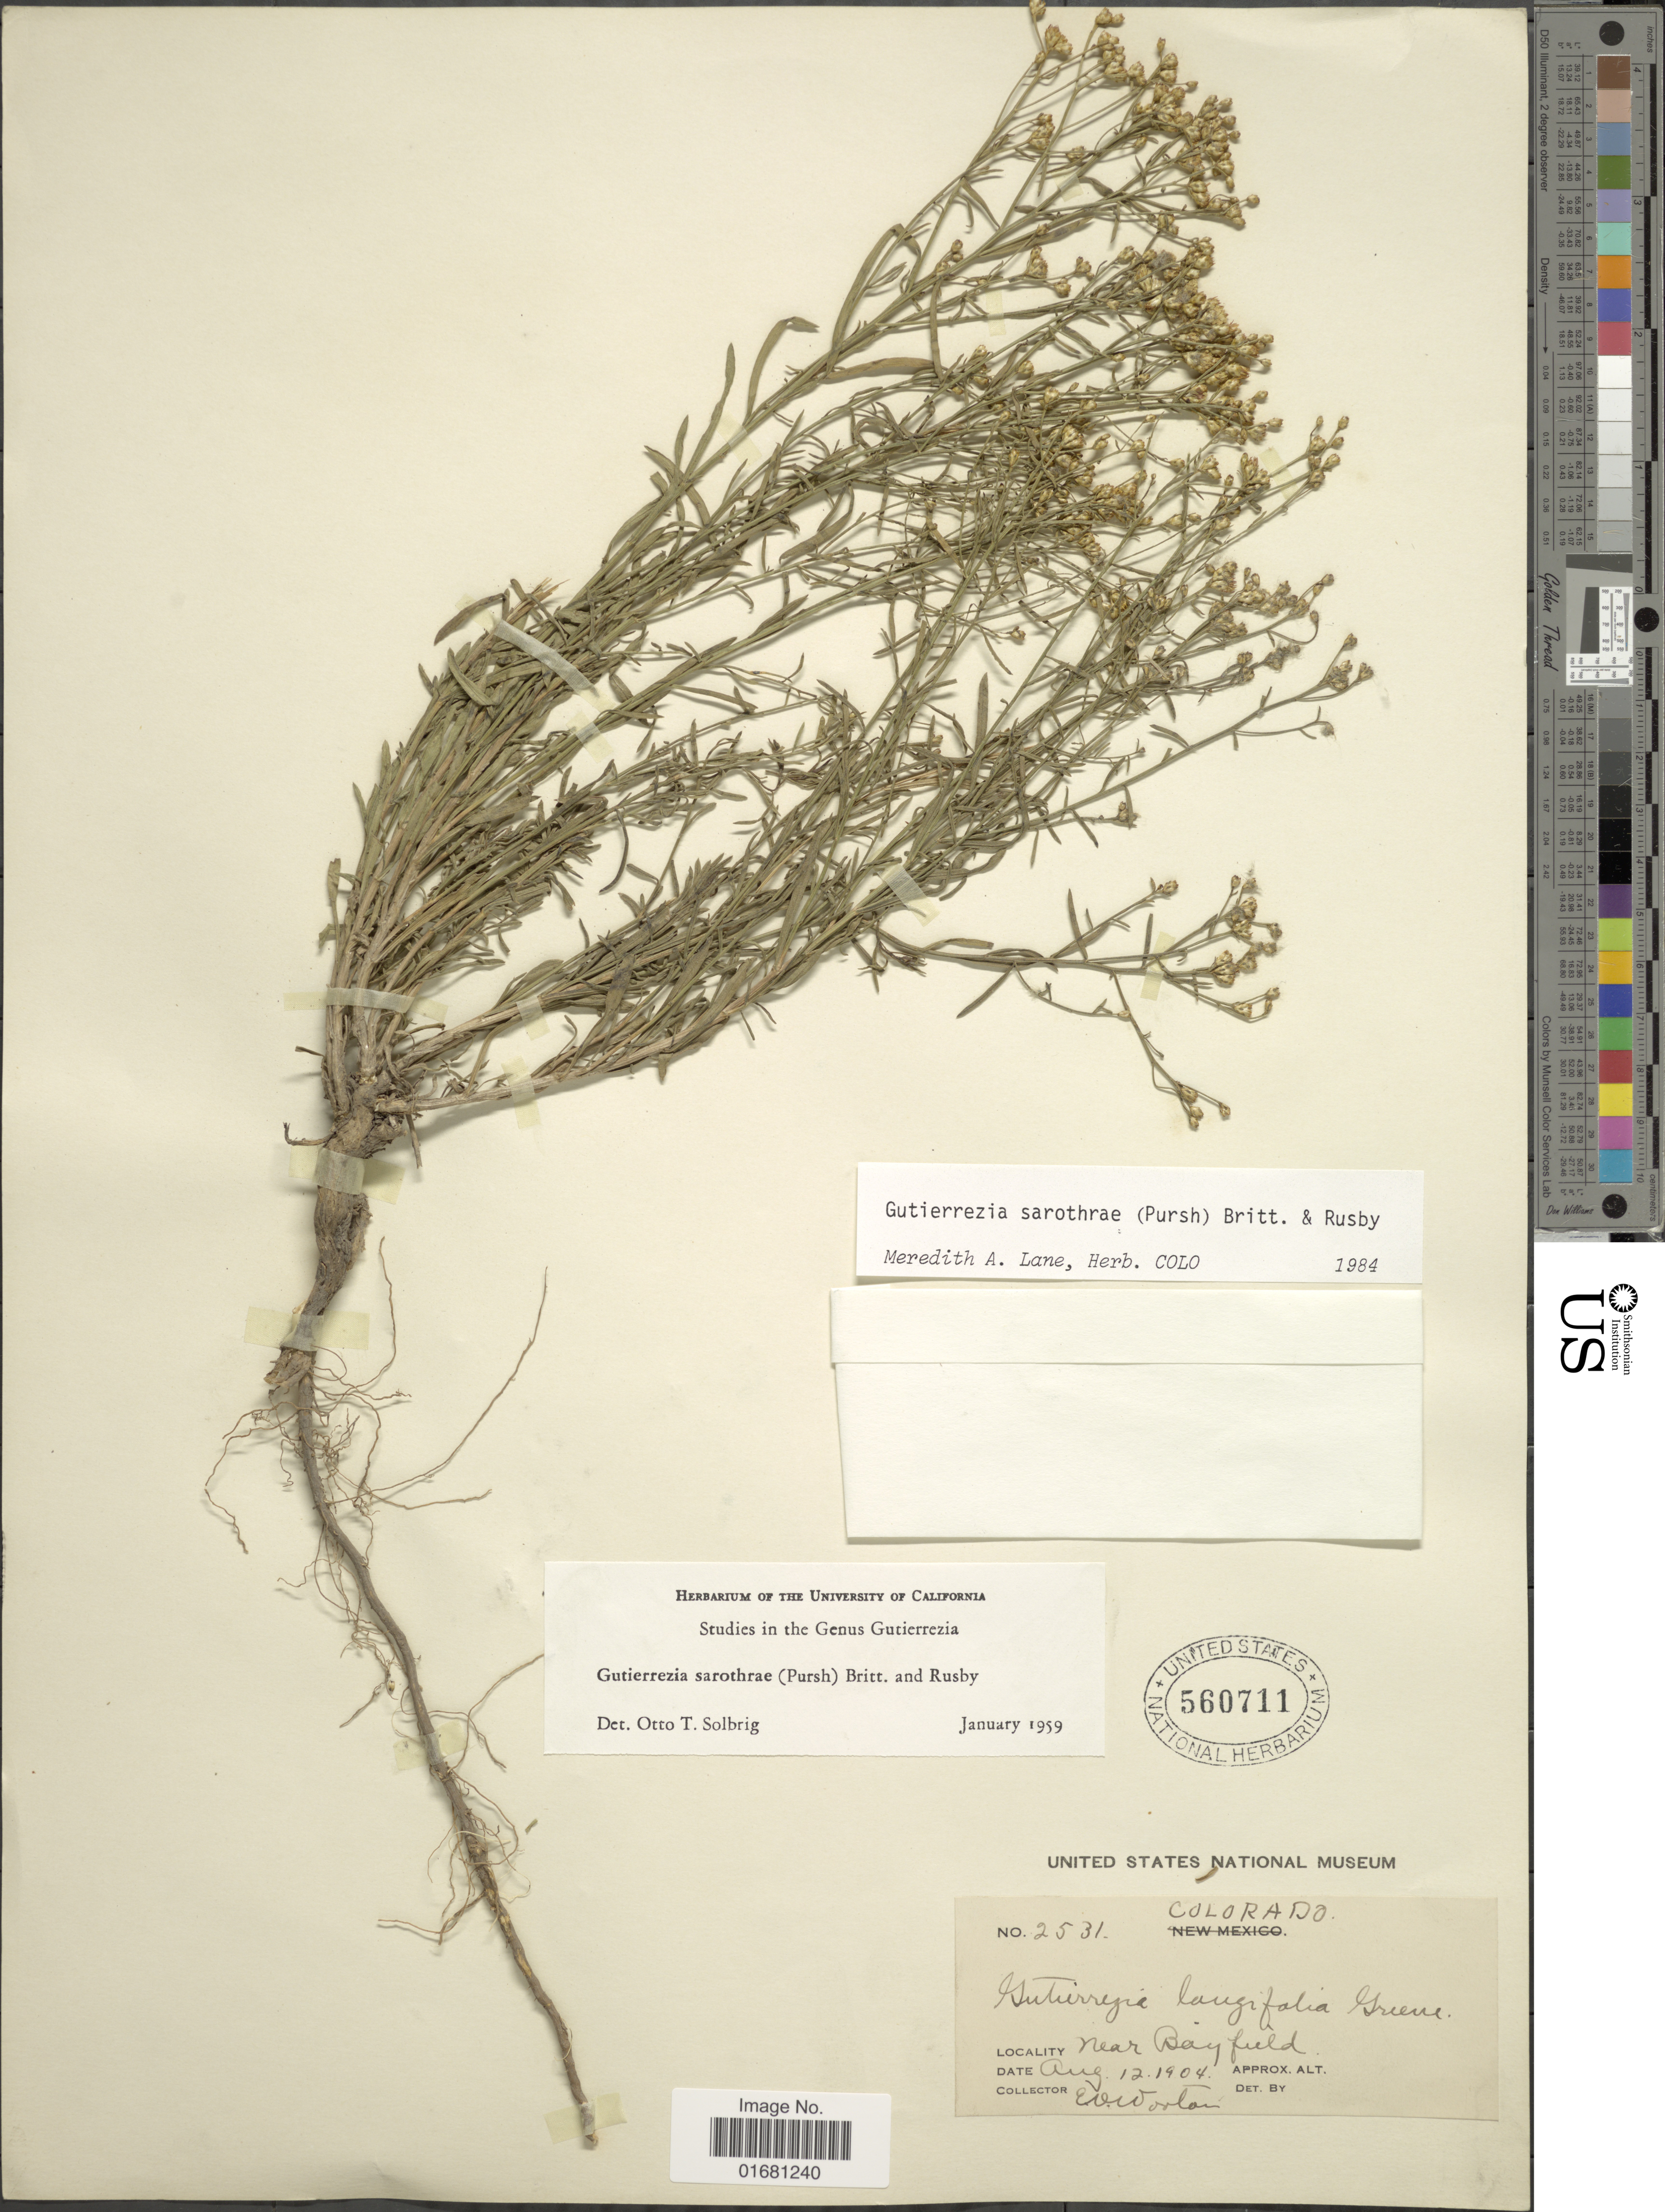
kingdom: Plantae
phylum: Tracheophyta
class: Magnoliopsida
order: Asterales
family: Asteraceae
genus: Gutierrezia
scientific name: Gutierrezia sarothrae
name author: (Pursh) Britton & Rusby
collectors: E. O. Wooton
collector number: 2531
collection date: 1904-08-12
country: United States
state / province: Colorado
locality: Colorado. Near Bayfield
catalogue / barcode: US 560711